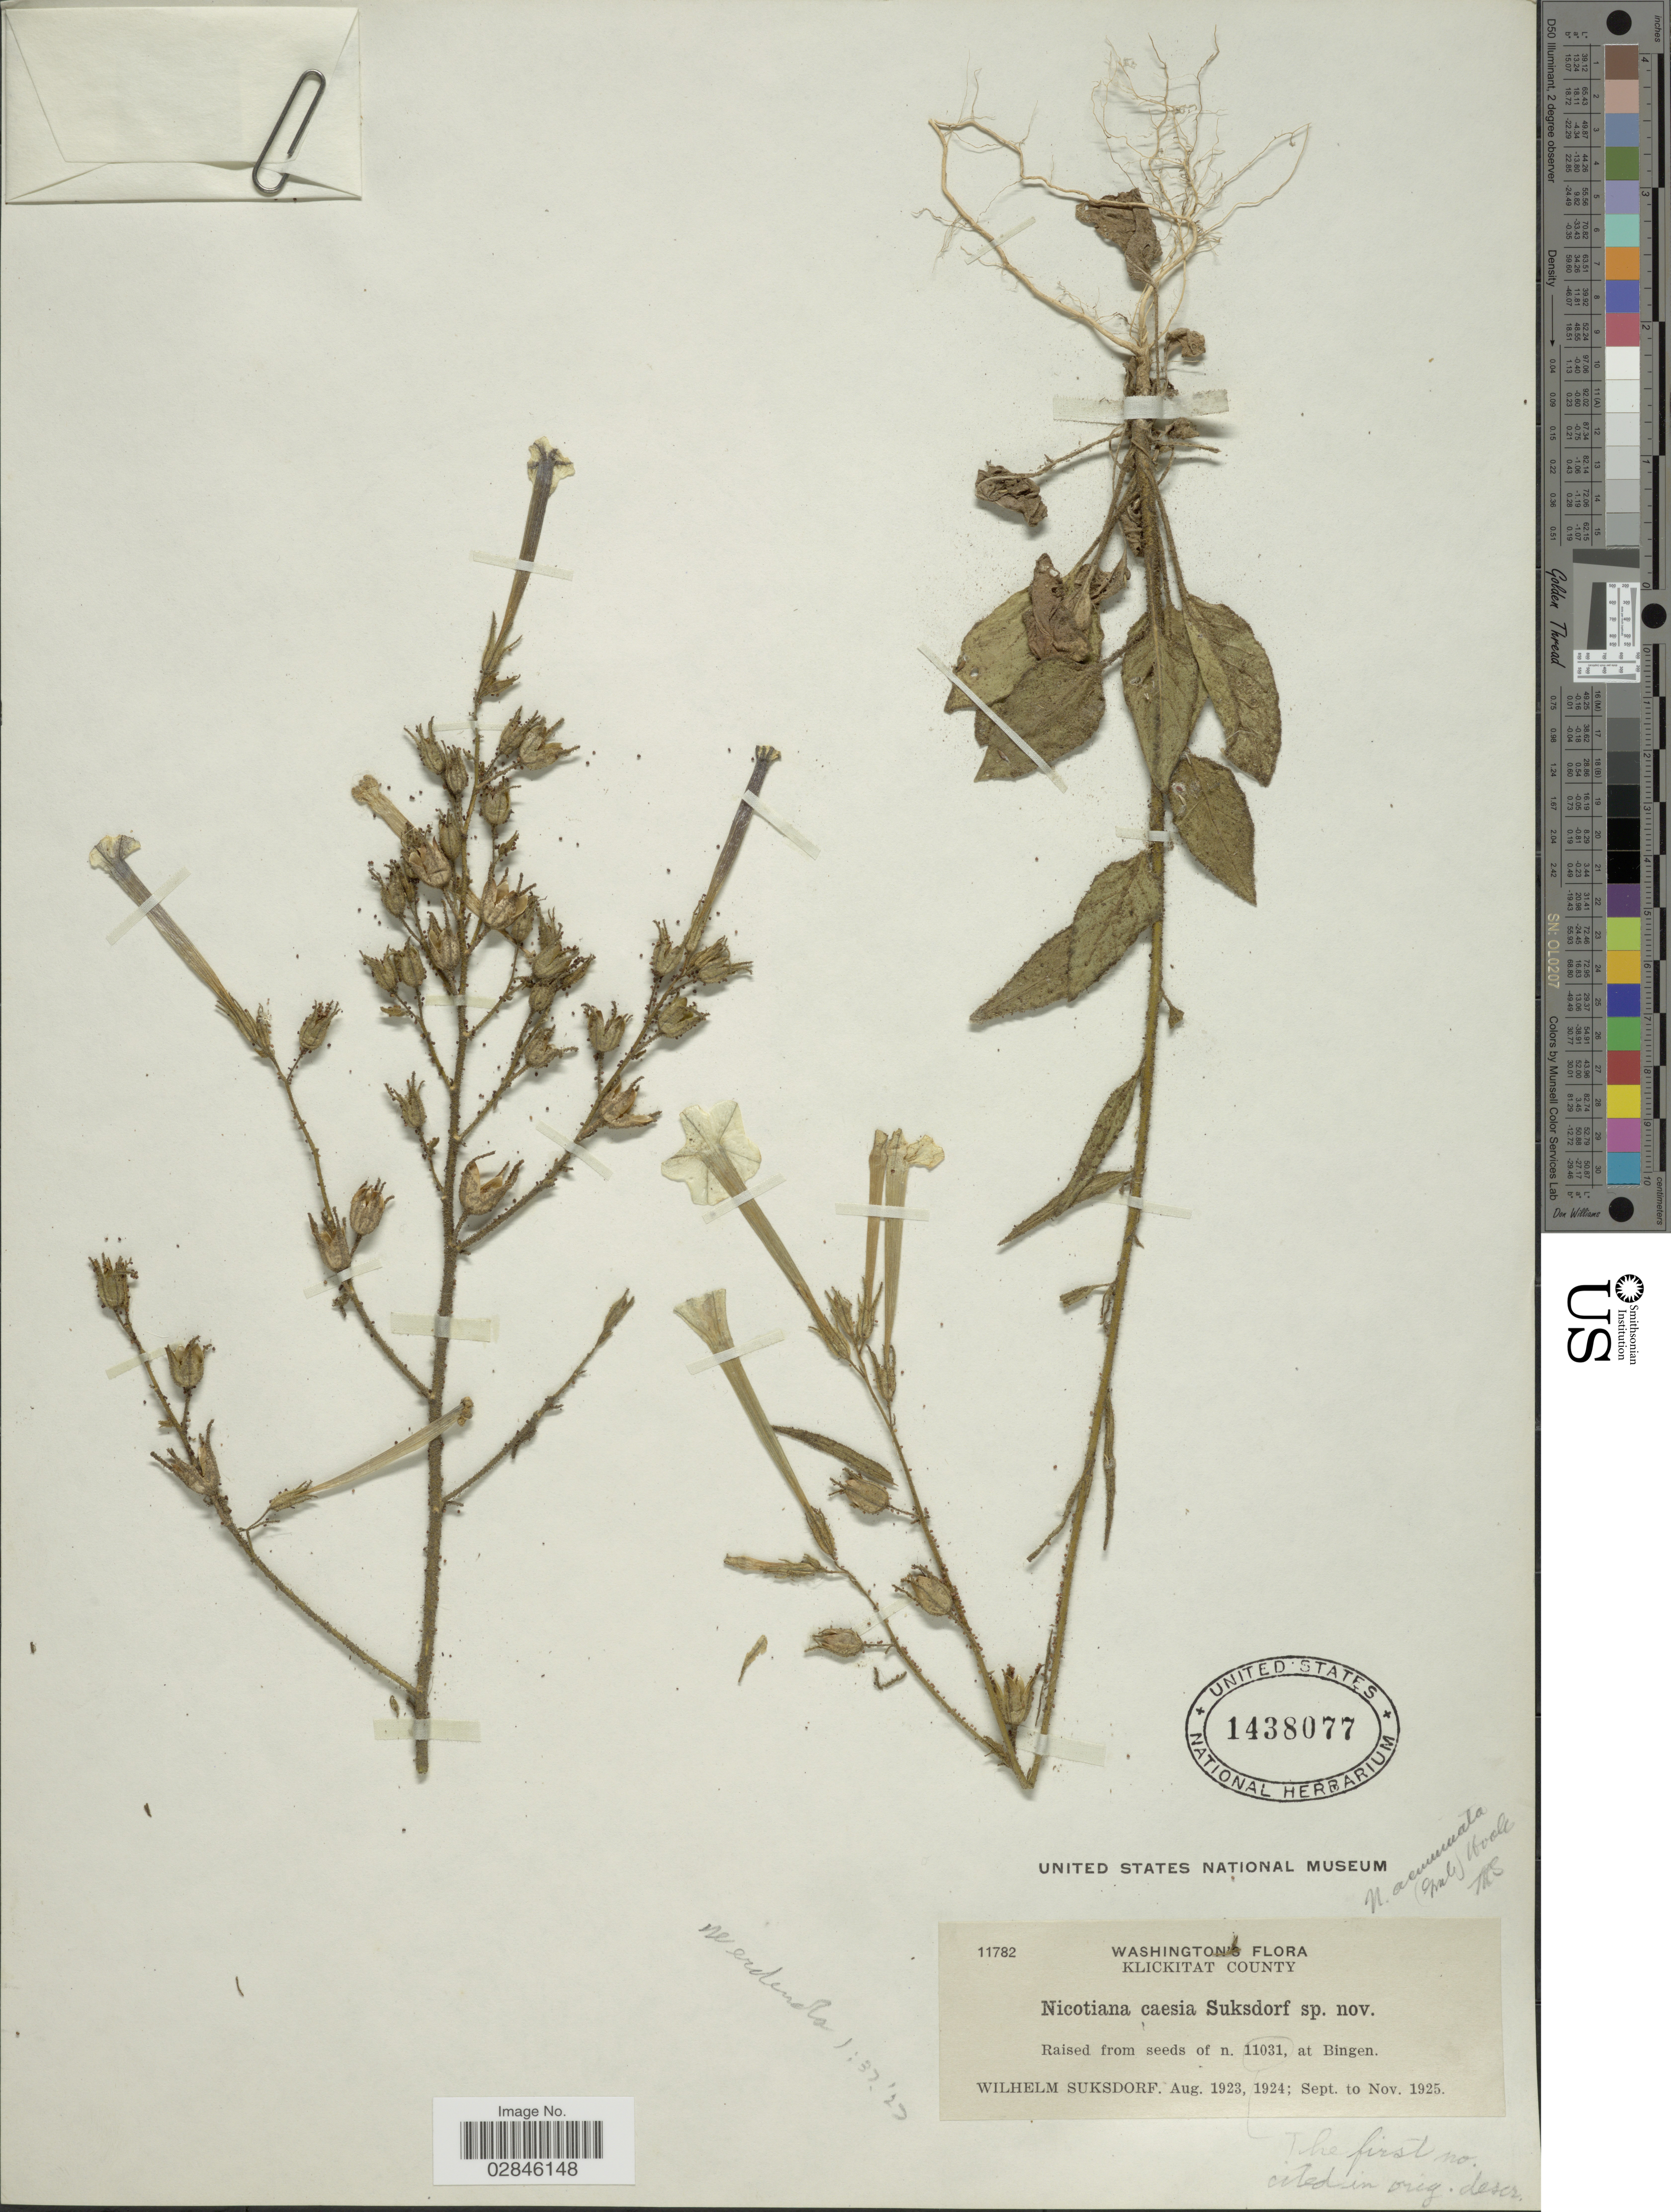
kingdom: Plantae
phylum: Tracheophyta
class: Magnoliopsida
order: Solanales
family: Solanaceae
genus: Nicotiana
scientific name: Nicotiana caesia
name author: Suksd.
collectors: W. N. Suksdorf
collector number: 11782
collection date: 1923-08/1925-11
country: United States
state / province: Washington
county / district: Klickitat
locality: Klickitat County. Bingen.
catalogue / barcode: US 1438077